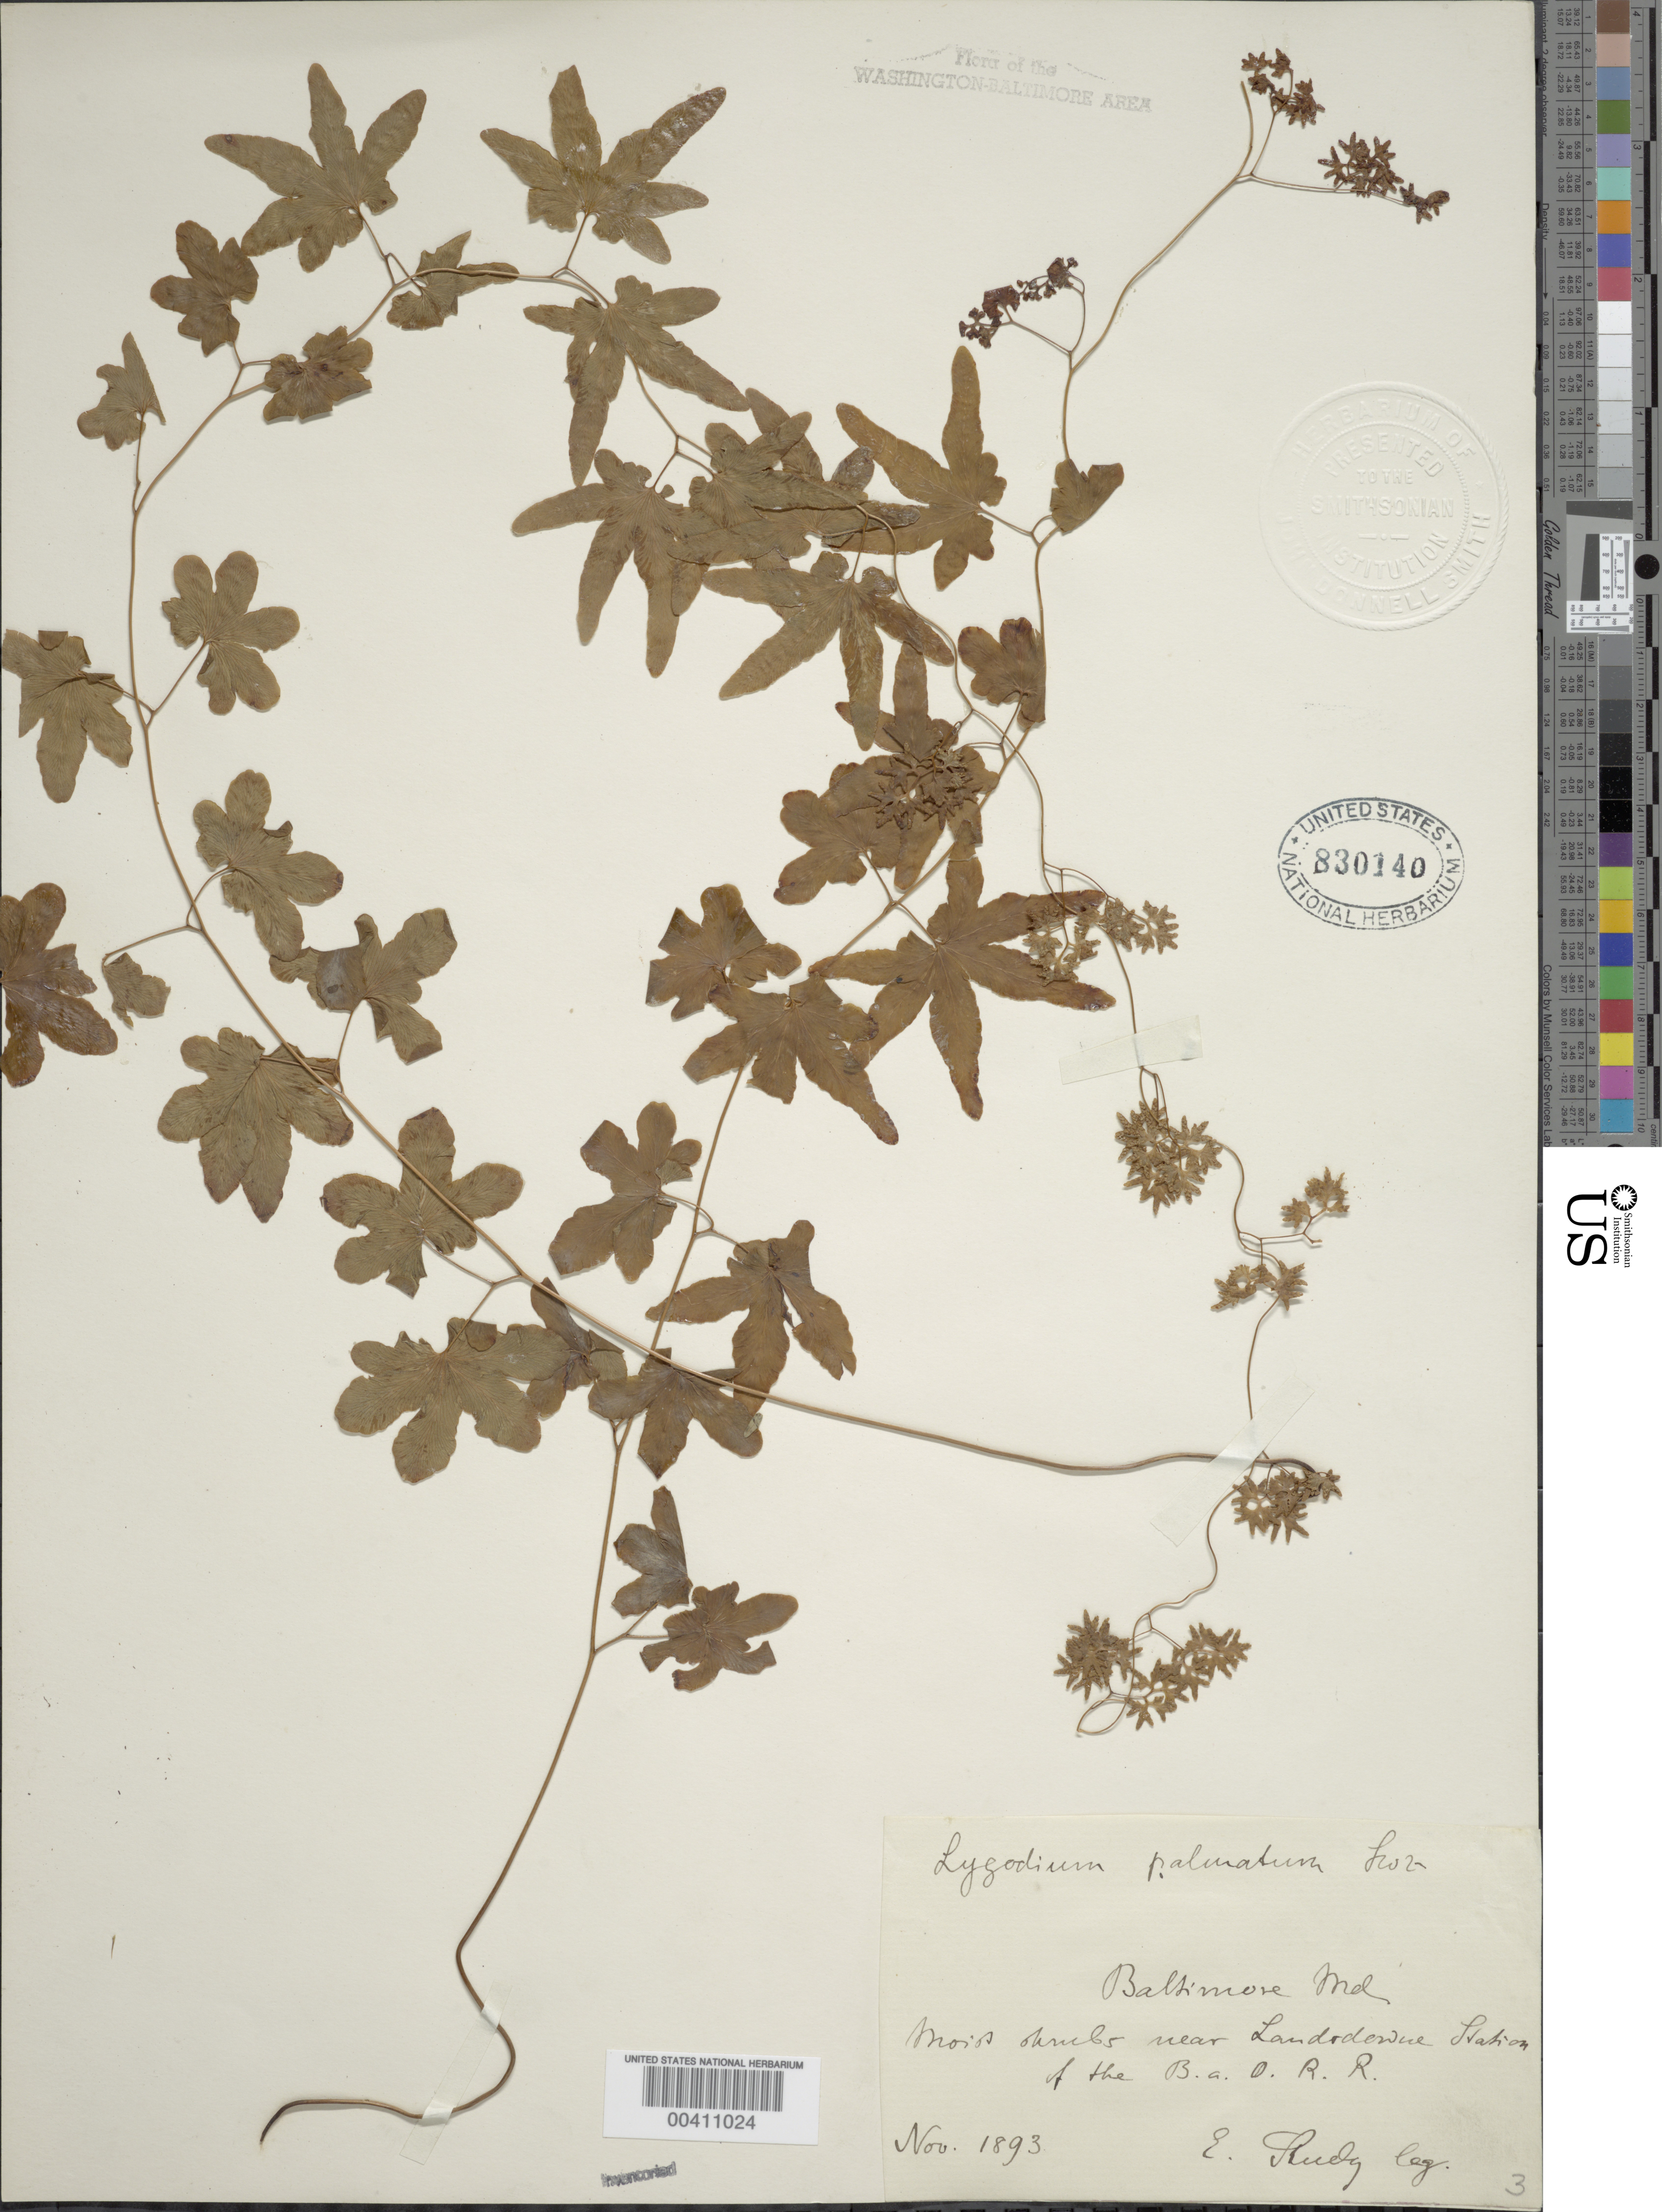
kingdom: Plantae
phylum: Tracheophyta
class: Polypodiopsida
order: Schizaeales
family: Lygodiaceae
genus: Lygodium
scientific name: Lygodium palmatum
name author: (Bernh.) Sw.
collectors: E. Rudy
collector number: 3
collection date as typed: Nov 1893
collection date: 1893-11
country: United States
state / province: Maryland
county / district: Baltimore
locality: Landodonne Station, B. and O. railroad, Baltimore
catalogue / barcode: US 830140